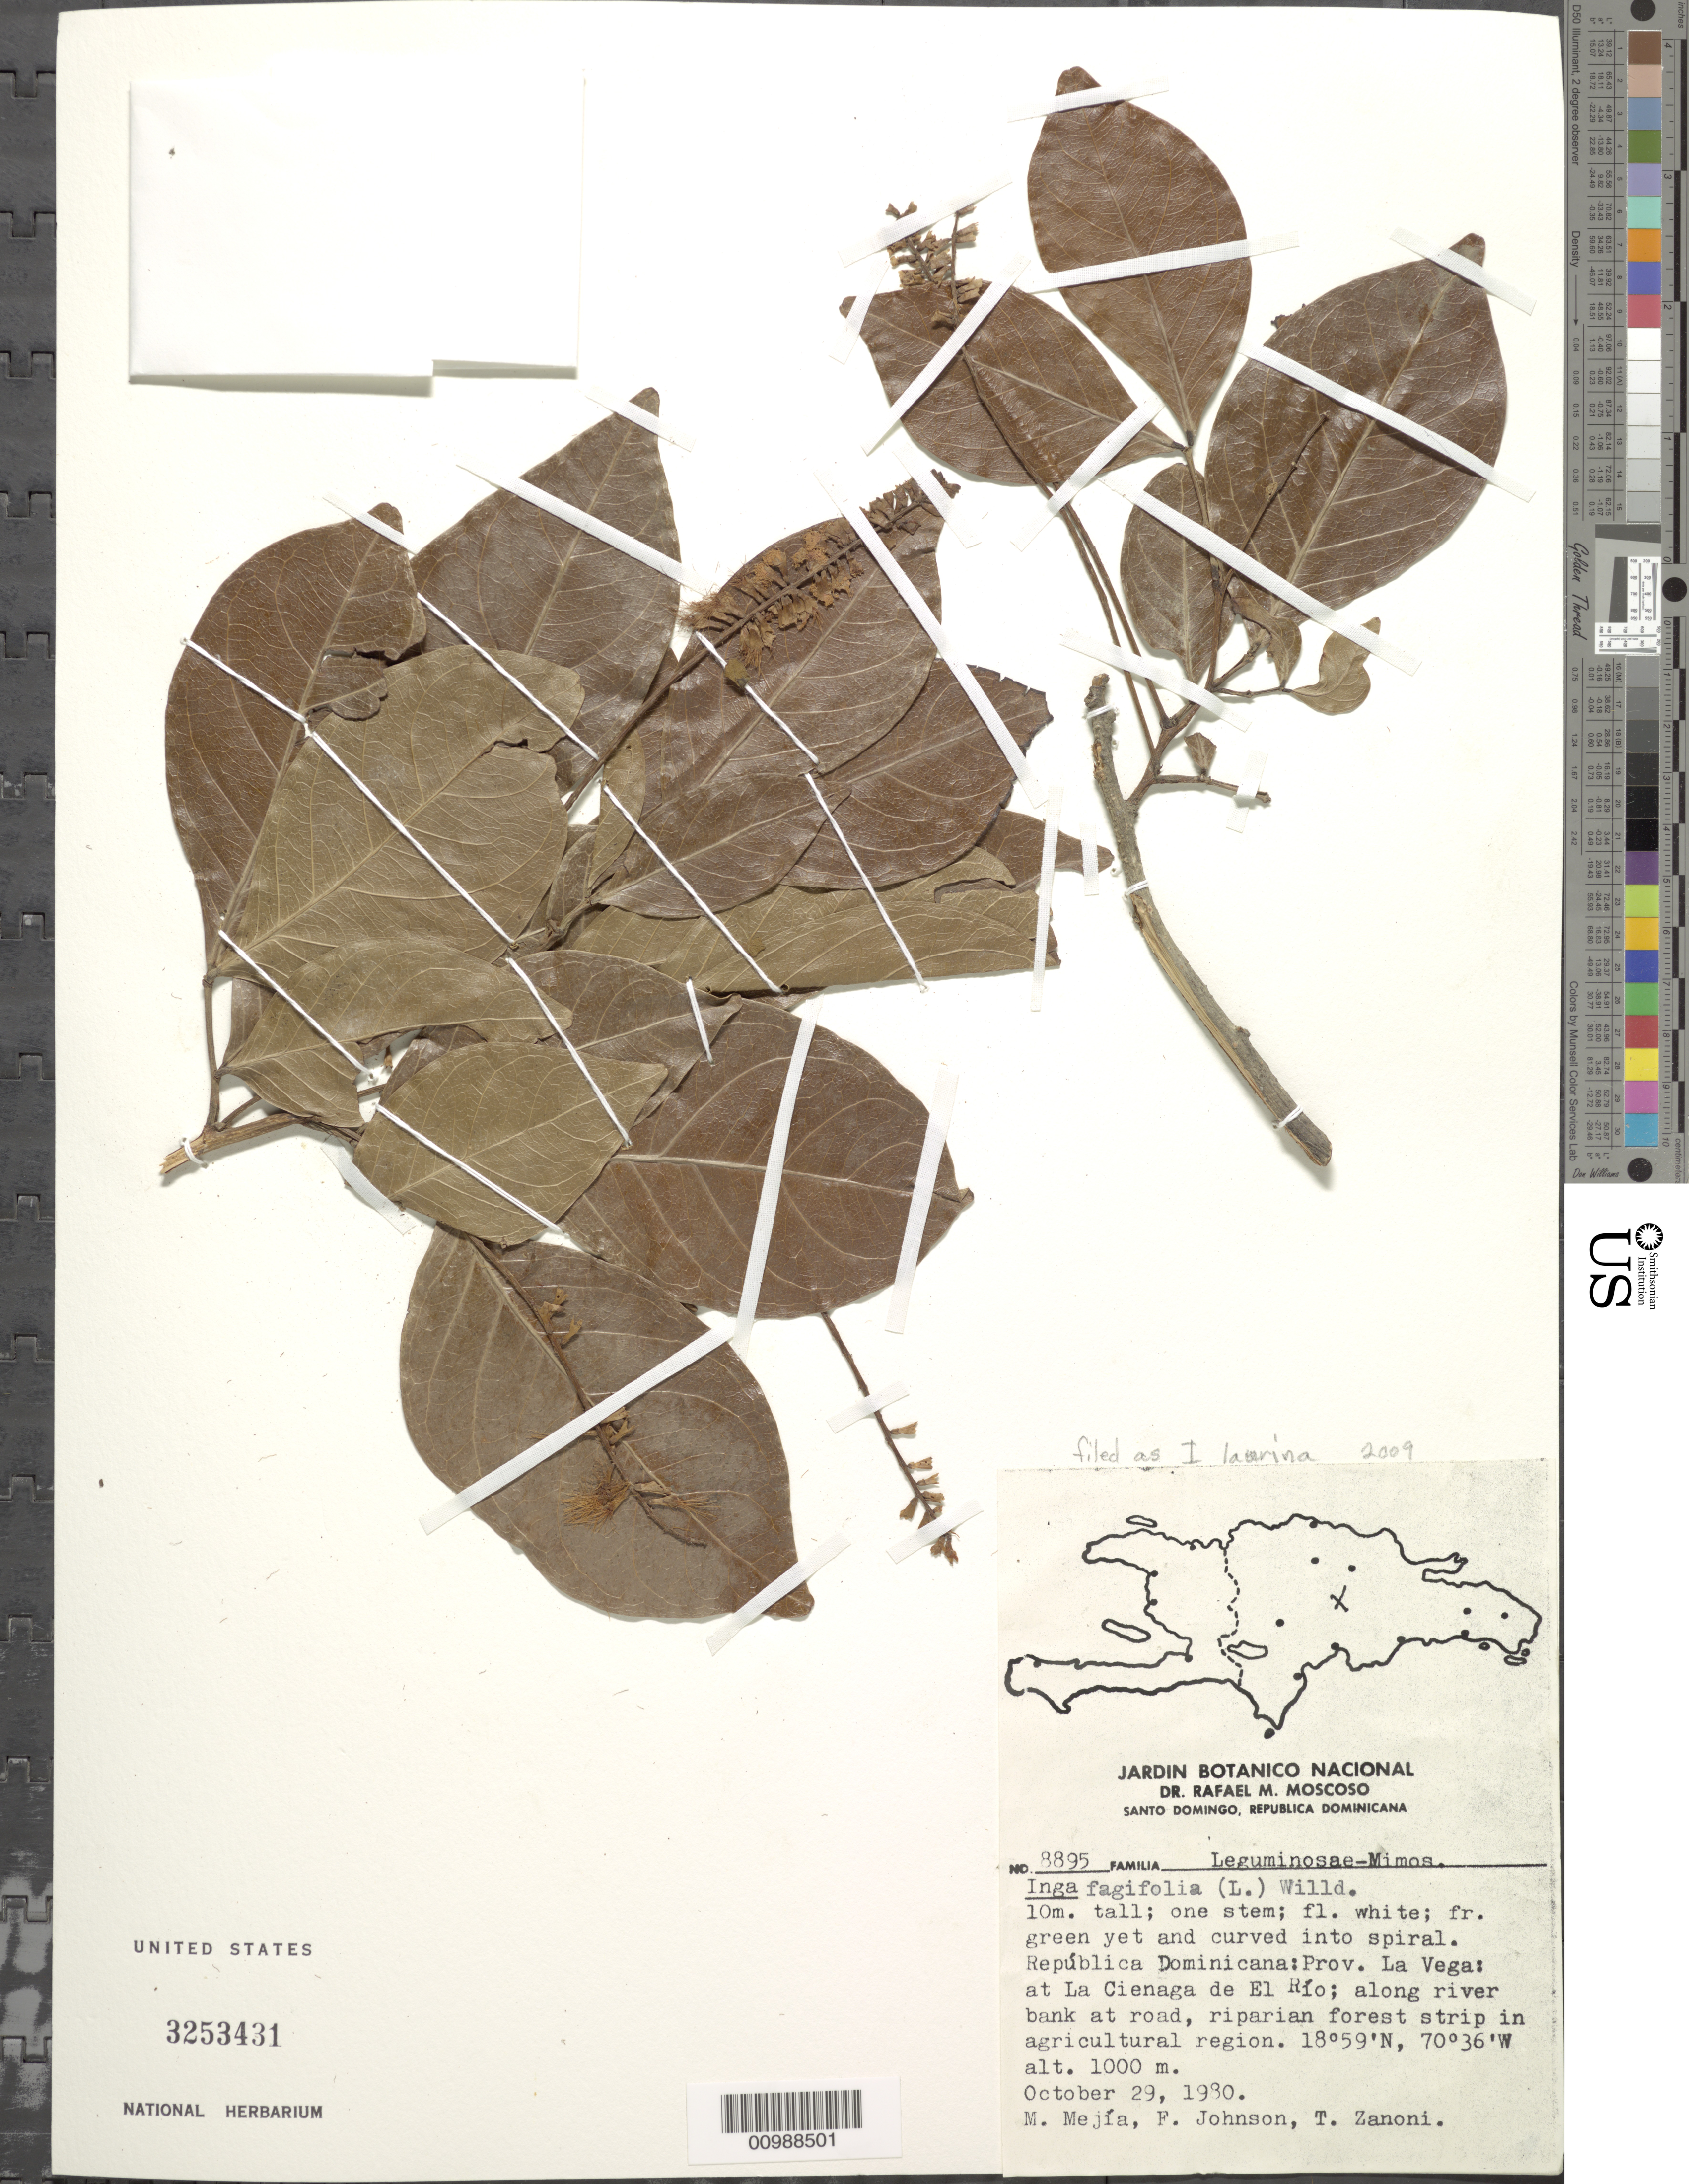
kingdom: Plantae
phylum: Tracheophyta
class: Magnoliopsida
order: Fabales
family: Fabaceae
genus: Inga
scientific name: Inga laurina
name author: (Sw.) Willd.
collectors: M. Mejia, F. Johnson & T. A. Zanoni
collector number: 8895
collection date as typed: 29 Oct 1980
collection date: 1980-10-29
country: Dominican Republic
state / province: La Vega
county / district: Santo Domingo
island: Hispaniola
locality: Republica Dominicana: Prov. La Vega: at La Cienaga de El Rio; along river bank at road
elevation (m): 1000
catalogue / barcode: US 3253431